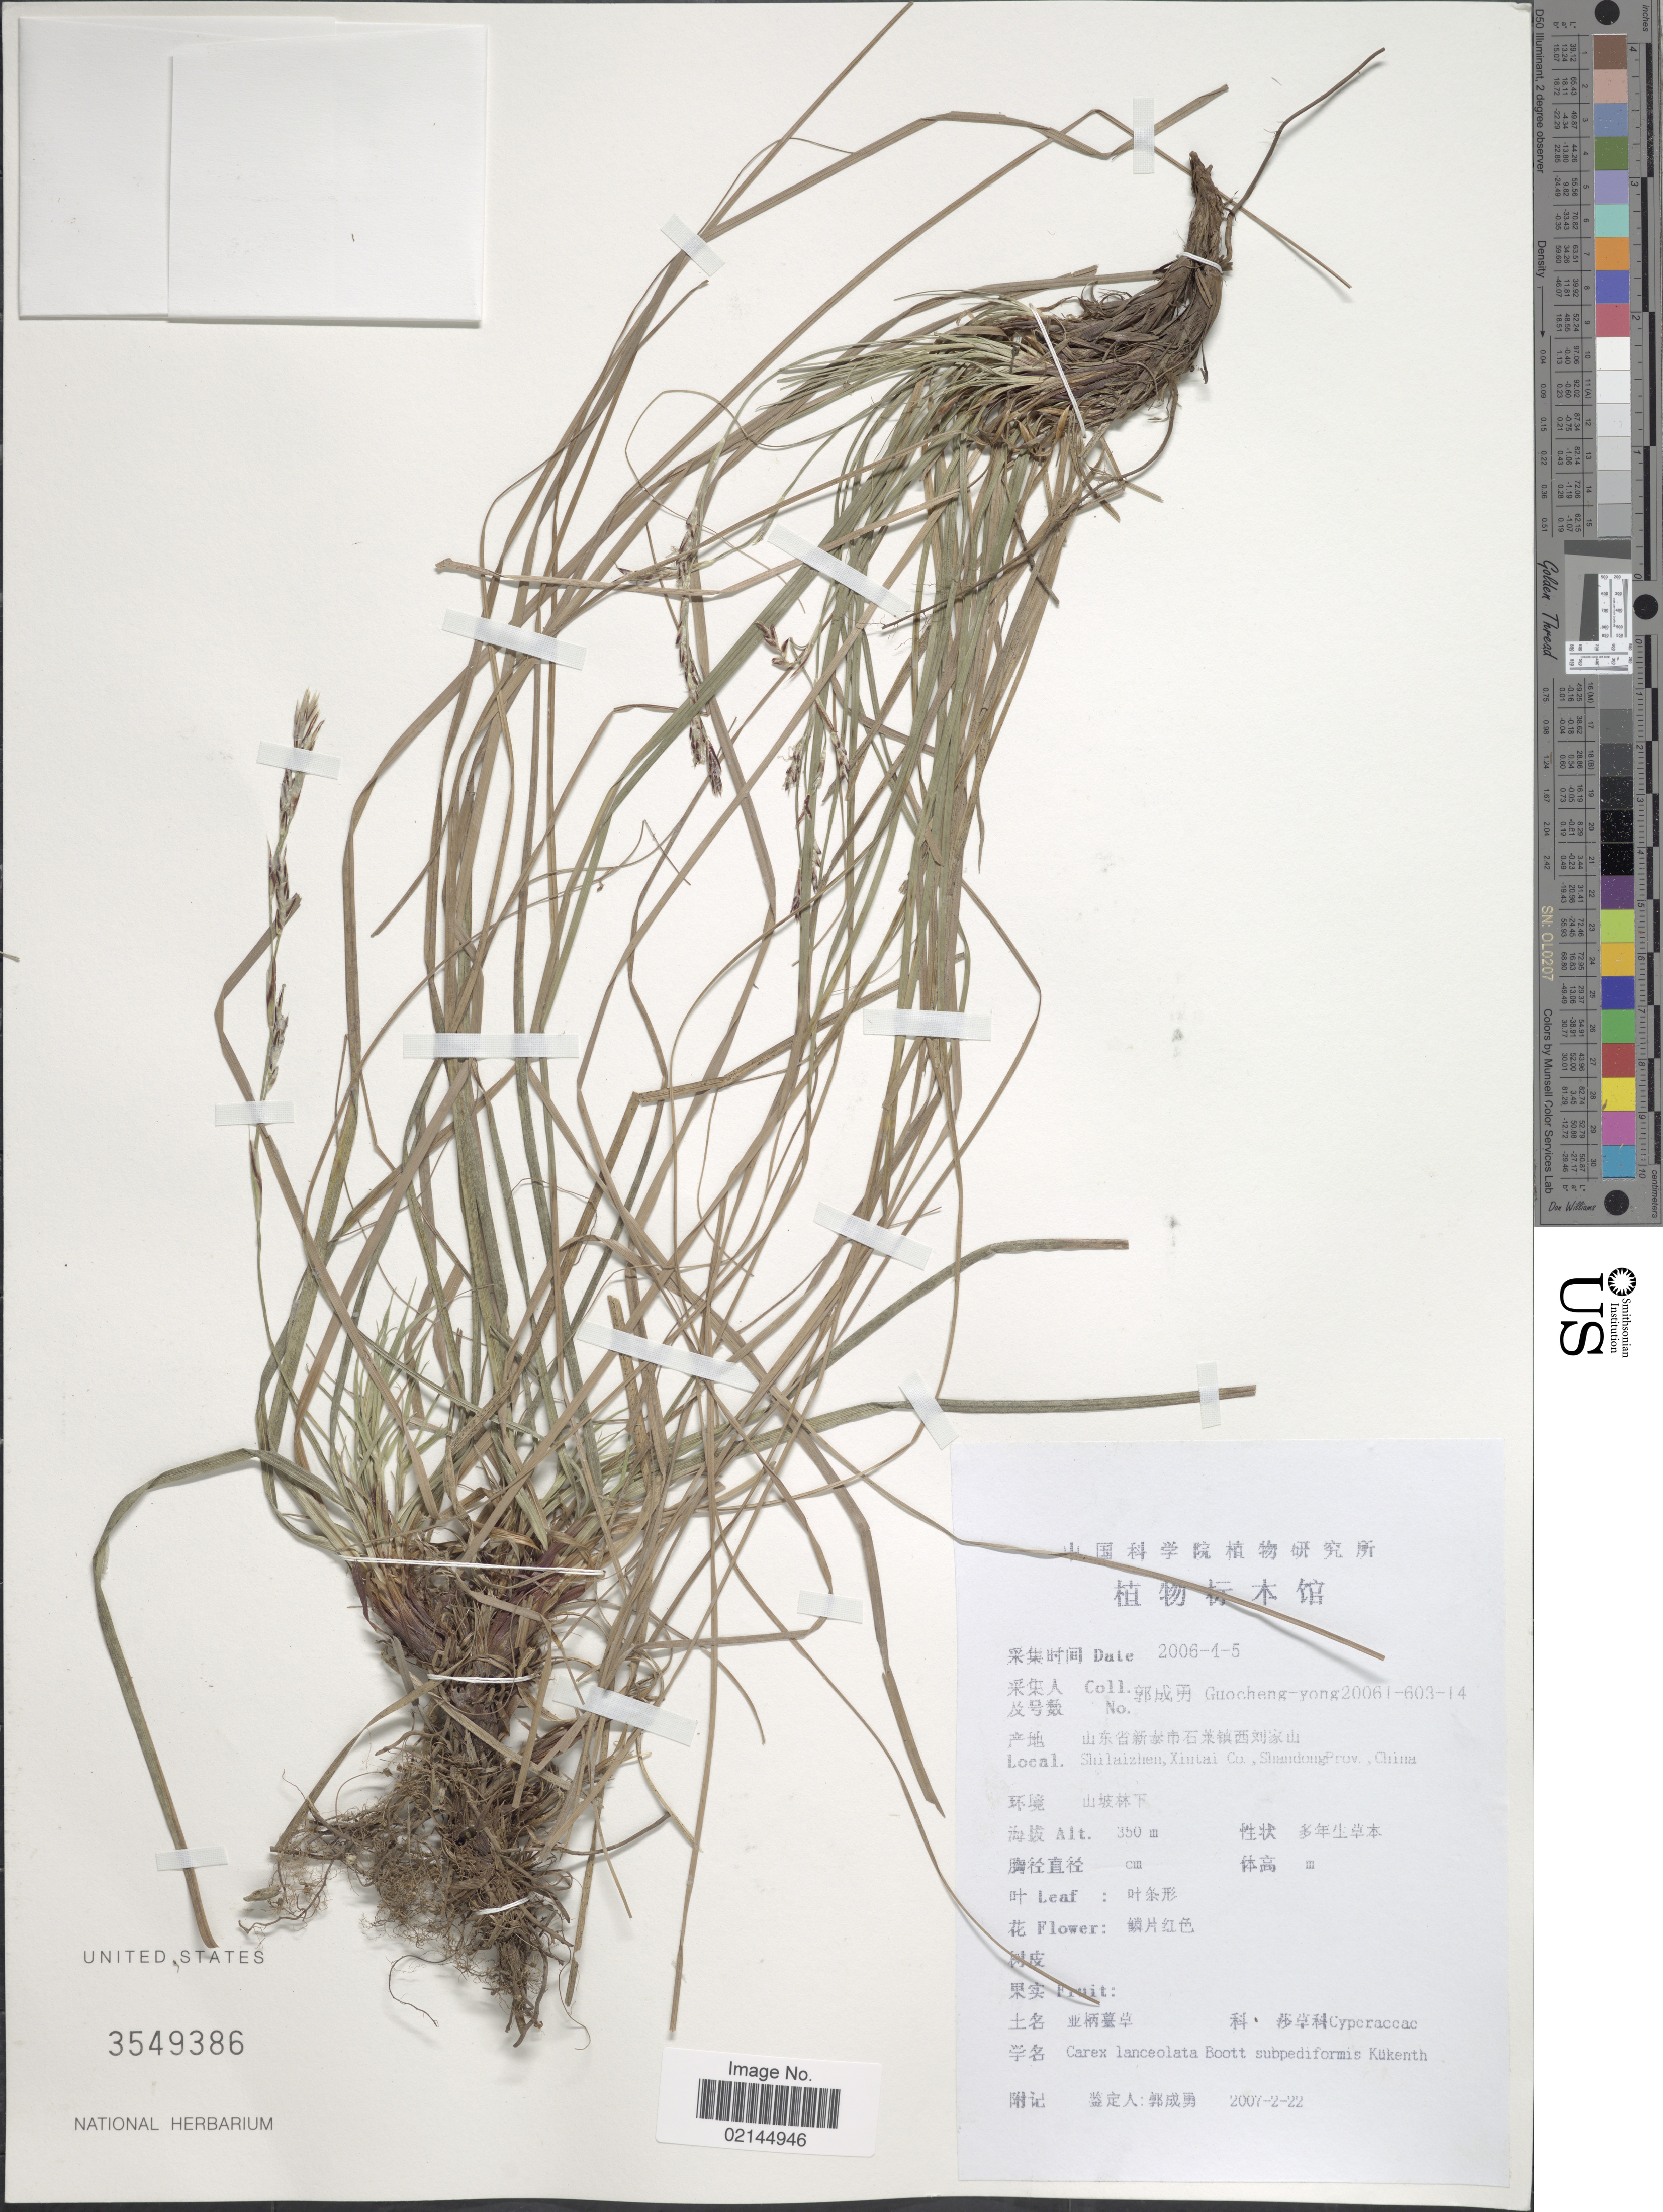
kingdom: Plantae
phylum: Tracheophyta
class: Liliopsida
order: Poales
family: Cyperaceae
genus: Carex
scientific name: Carex lanceolata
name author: Boott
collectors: Guo cheng-yong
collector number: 20061-603-14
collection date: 2006-04-05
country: China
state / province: Shandong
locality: Shilaizhen, Xintai Co., Shandong Prov., China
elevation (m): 350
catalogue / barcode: US 3549386